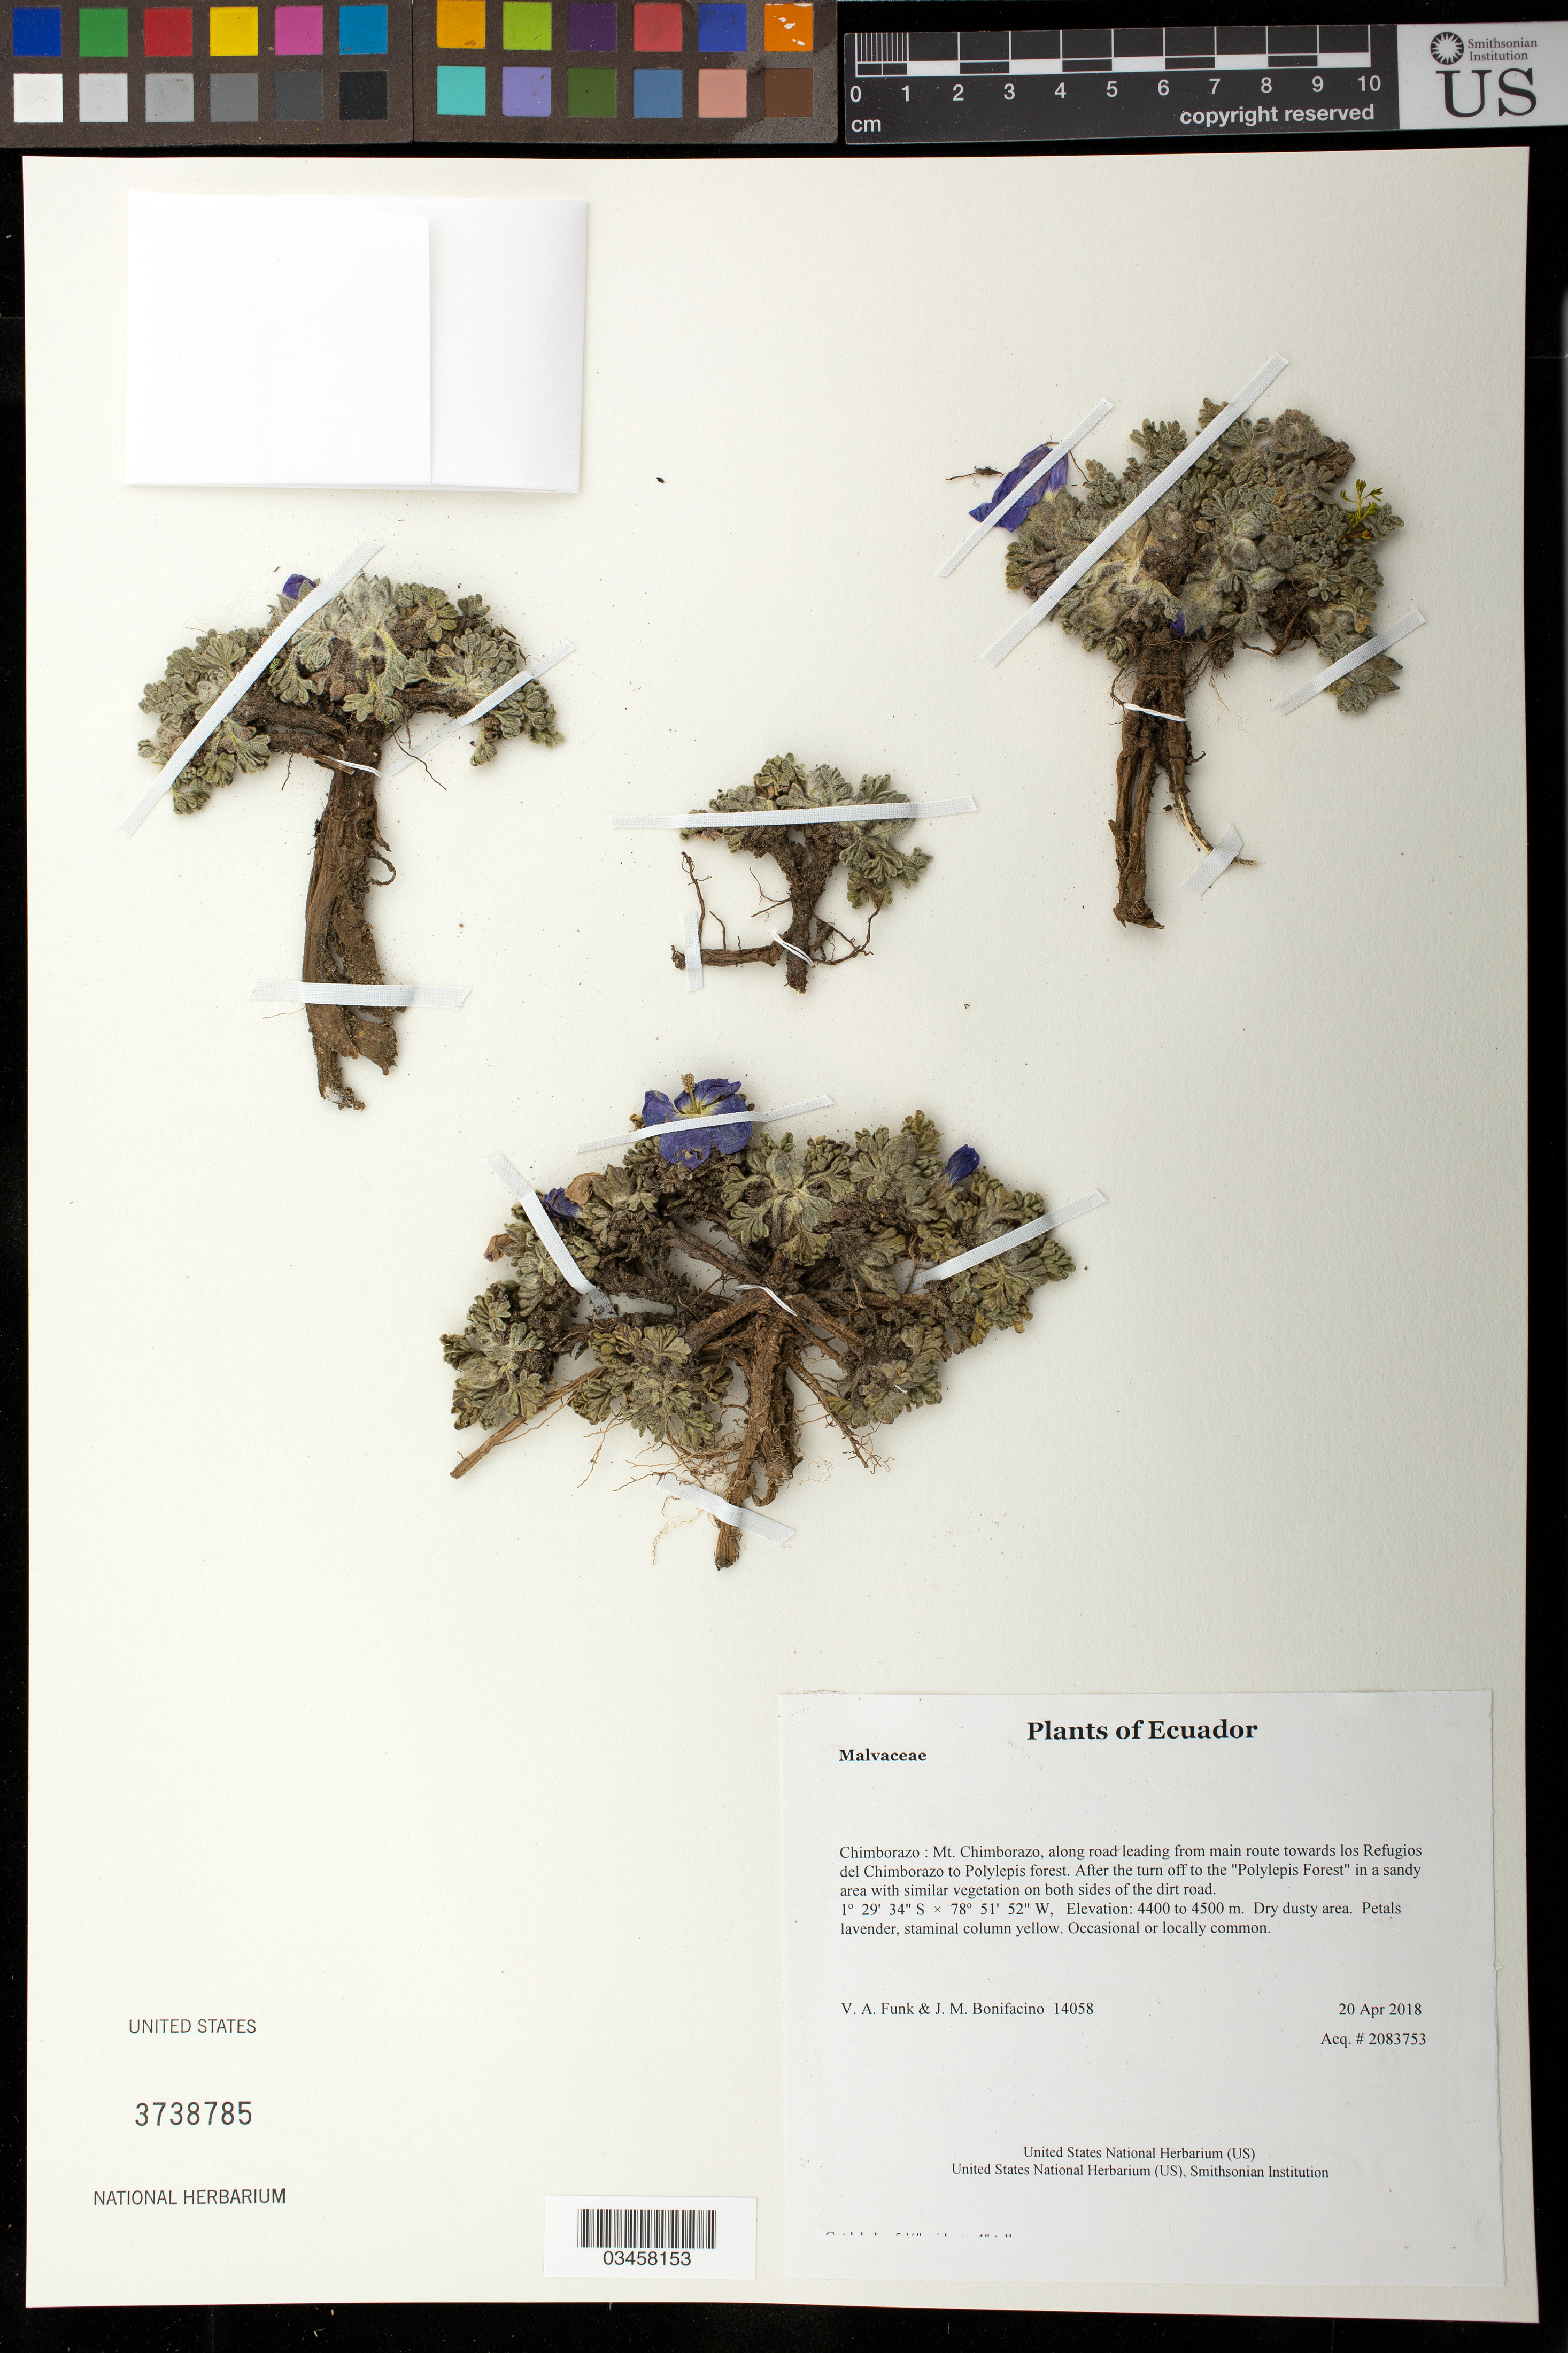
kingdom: Plantae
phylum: Tracheophyta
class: Magnoliopsida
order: Malvales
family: Malvaceae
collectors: V. Funk & M. Bonifacino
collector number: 14058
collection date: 2018-04-20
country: Ecuador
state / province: Chimborazo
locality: Mt. Chimborazo, along road leading from main route towards los Refugios del Chimborazo to Polylepis forest. After the turn off to the "Polylepis Forest" in a sandy area with similar vegetation on both sides of the dirt road.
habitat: Dry dusty area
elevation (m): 4400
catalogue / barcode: US 3738785